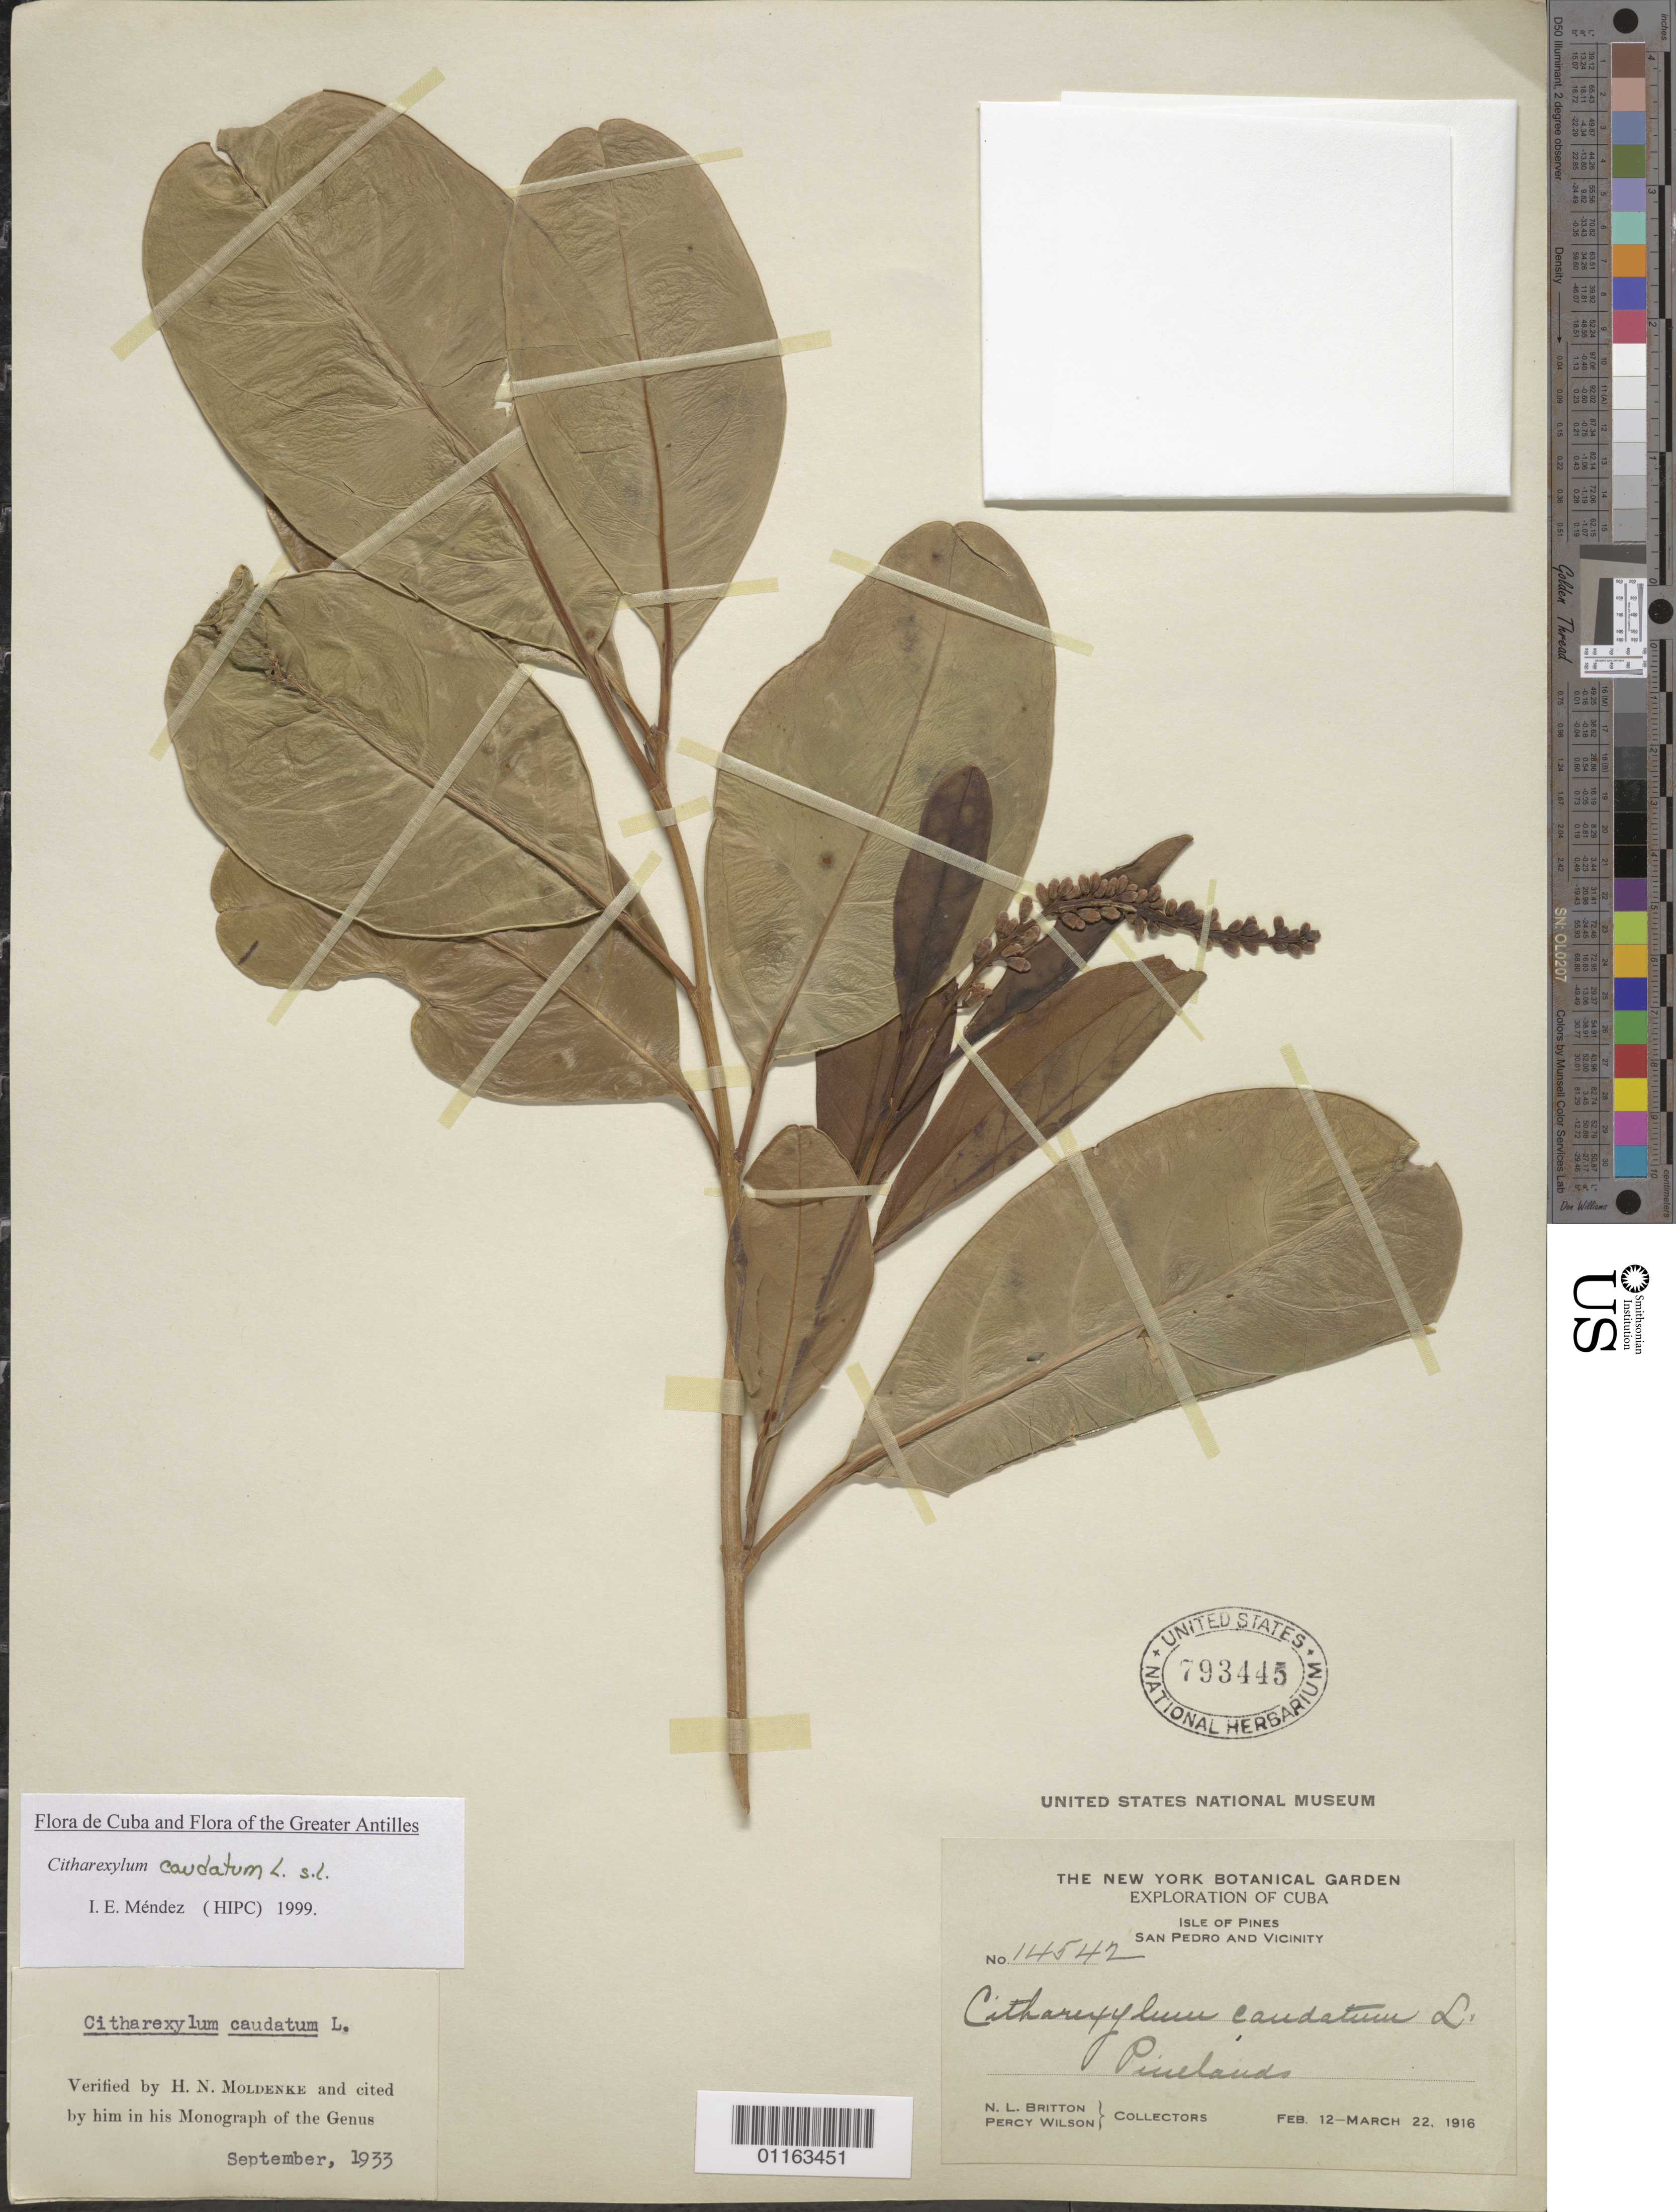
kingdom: Plantae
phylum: Tracheophyta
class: Magnoliopsida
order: Lamiales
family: Verbenaceae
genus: Citharexylum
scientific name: Citharexylum caudatum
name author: L.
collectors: N. Britton, E. G. Britton & P. Wilson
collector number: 14542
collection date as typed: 12 Feb 1916 to 22 Mar 1916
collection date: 1916-02-12/1916-03-22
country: Cuba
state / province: Isla de la Juventud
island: Isla de la Juventud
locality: San Pedro and Vicinity.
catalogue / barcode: US 793445